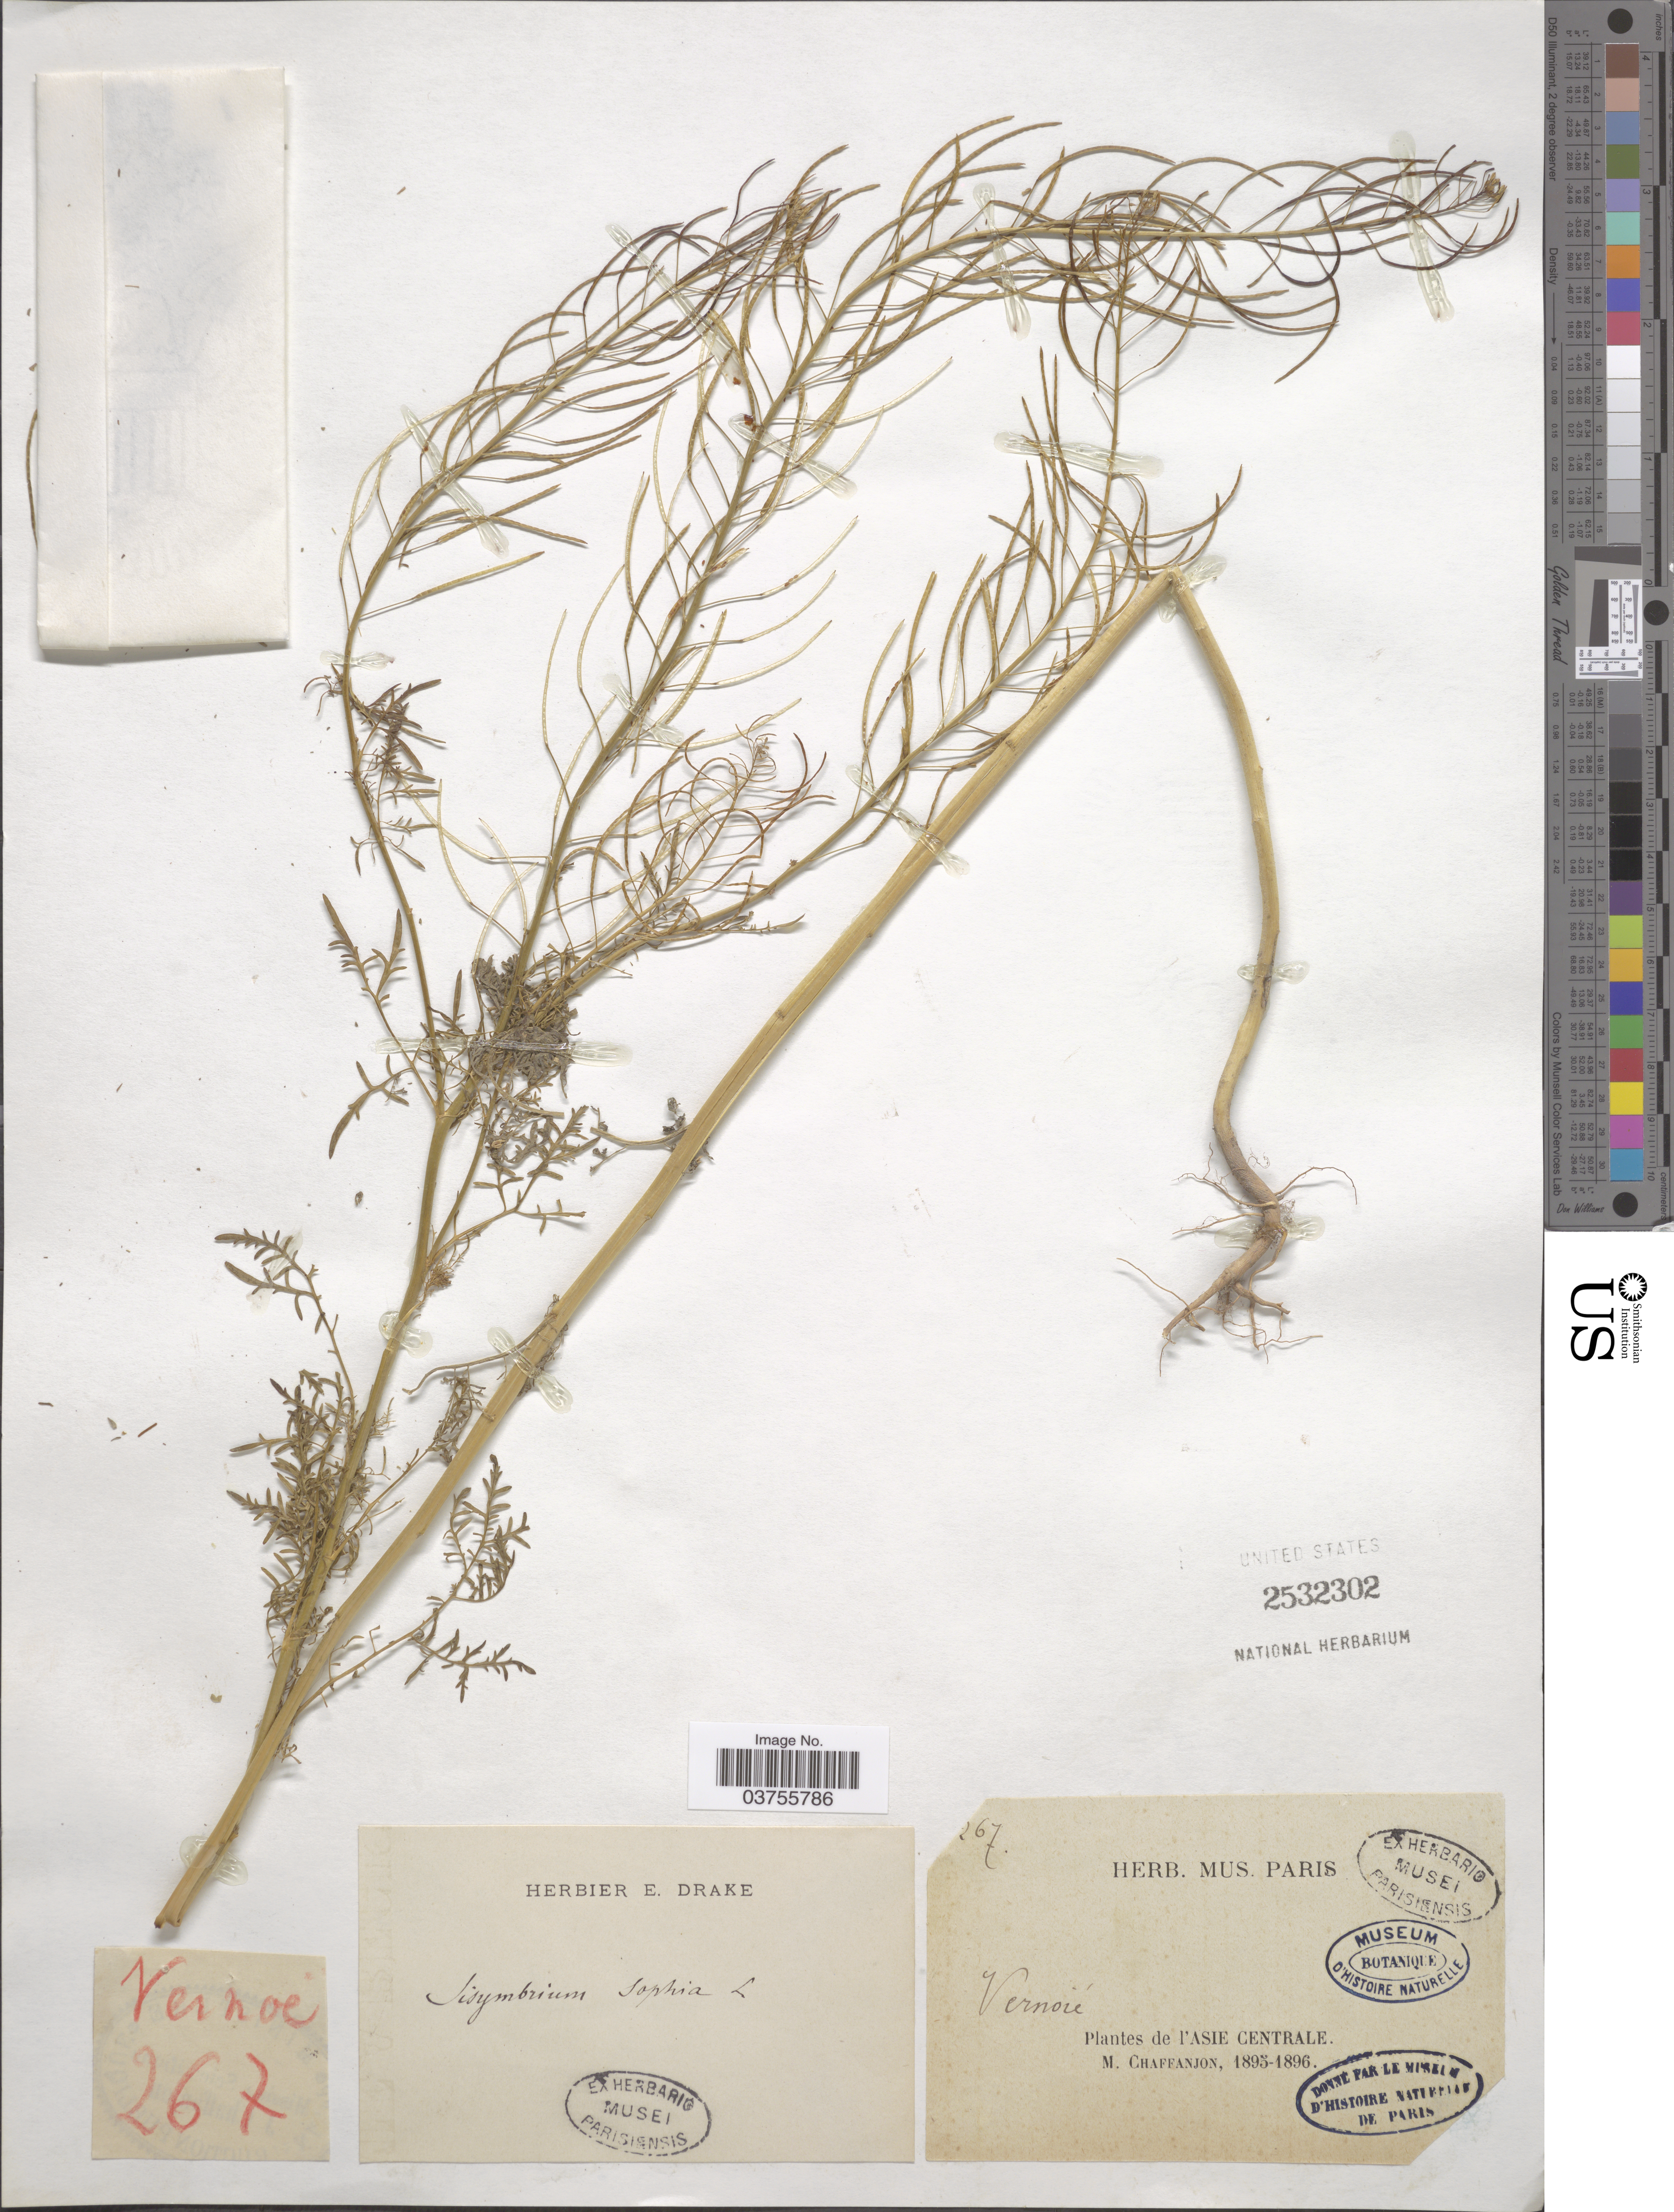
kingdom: Plantae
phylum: Tracheophyta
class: Magnoliopsida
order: Brassicales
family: Brassicaceae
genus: Sophia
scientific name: Sophia sophia (L.) Britton nom. illeg. (tautonym)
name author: (L.) Britton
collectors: M. Chaffanjon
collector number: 267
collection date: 1895/1896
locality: Vernoié [unsure placement] Asie Centrale.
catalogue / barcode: US 2532302